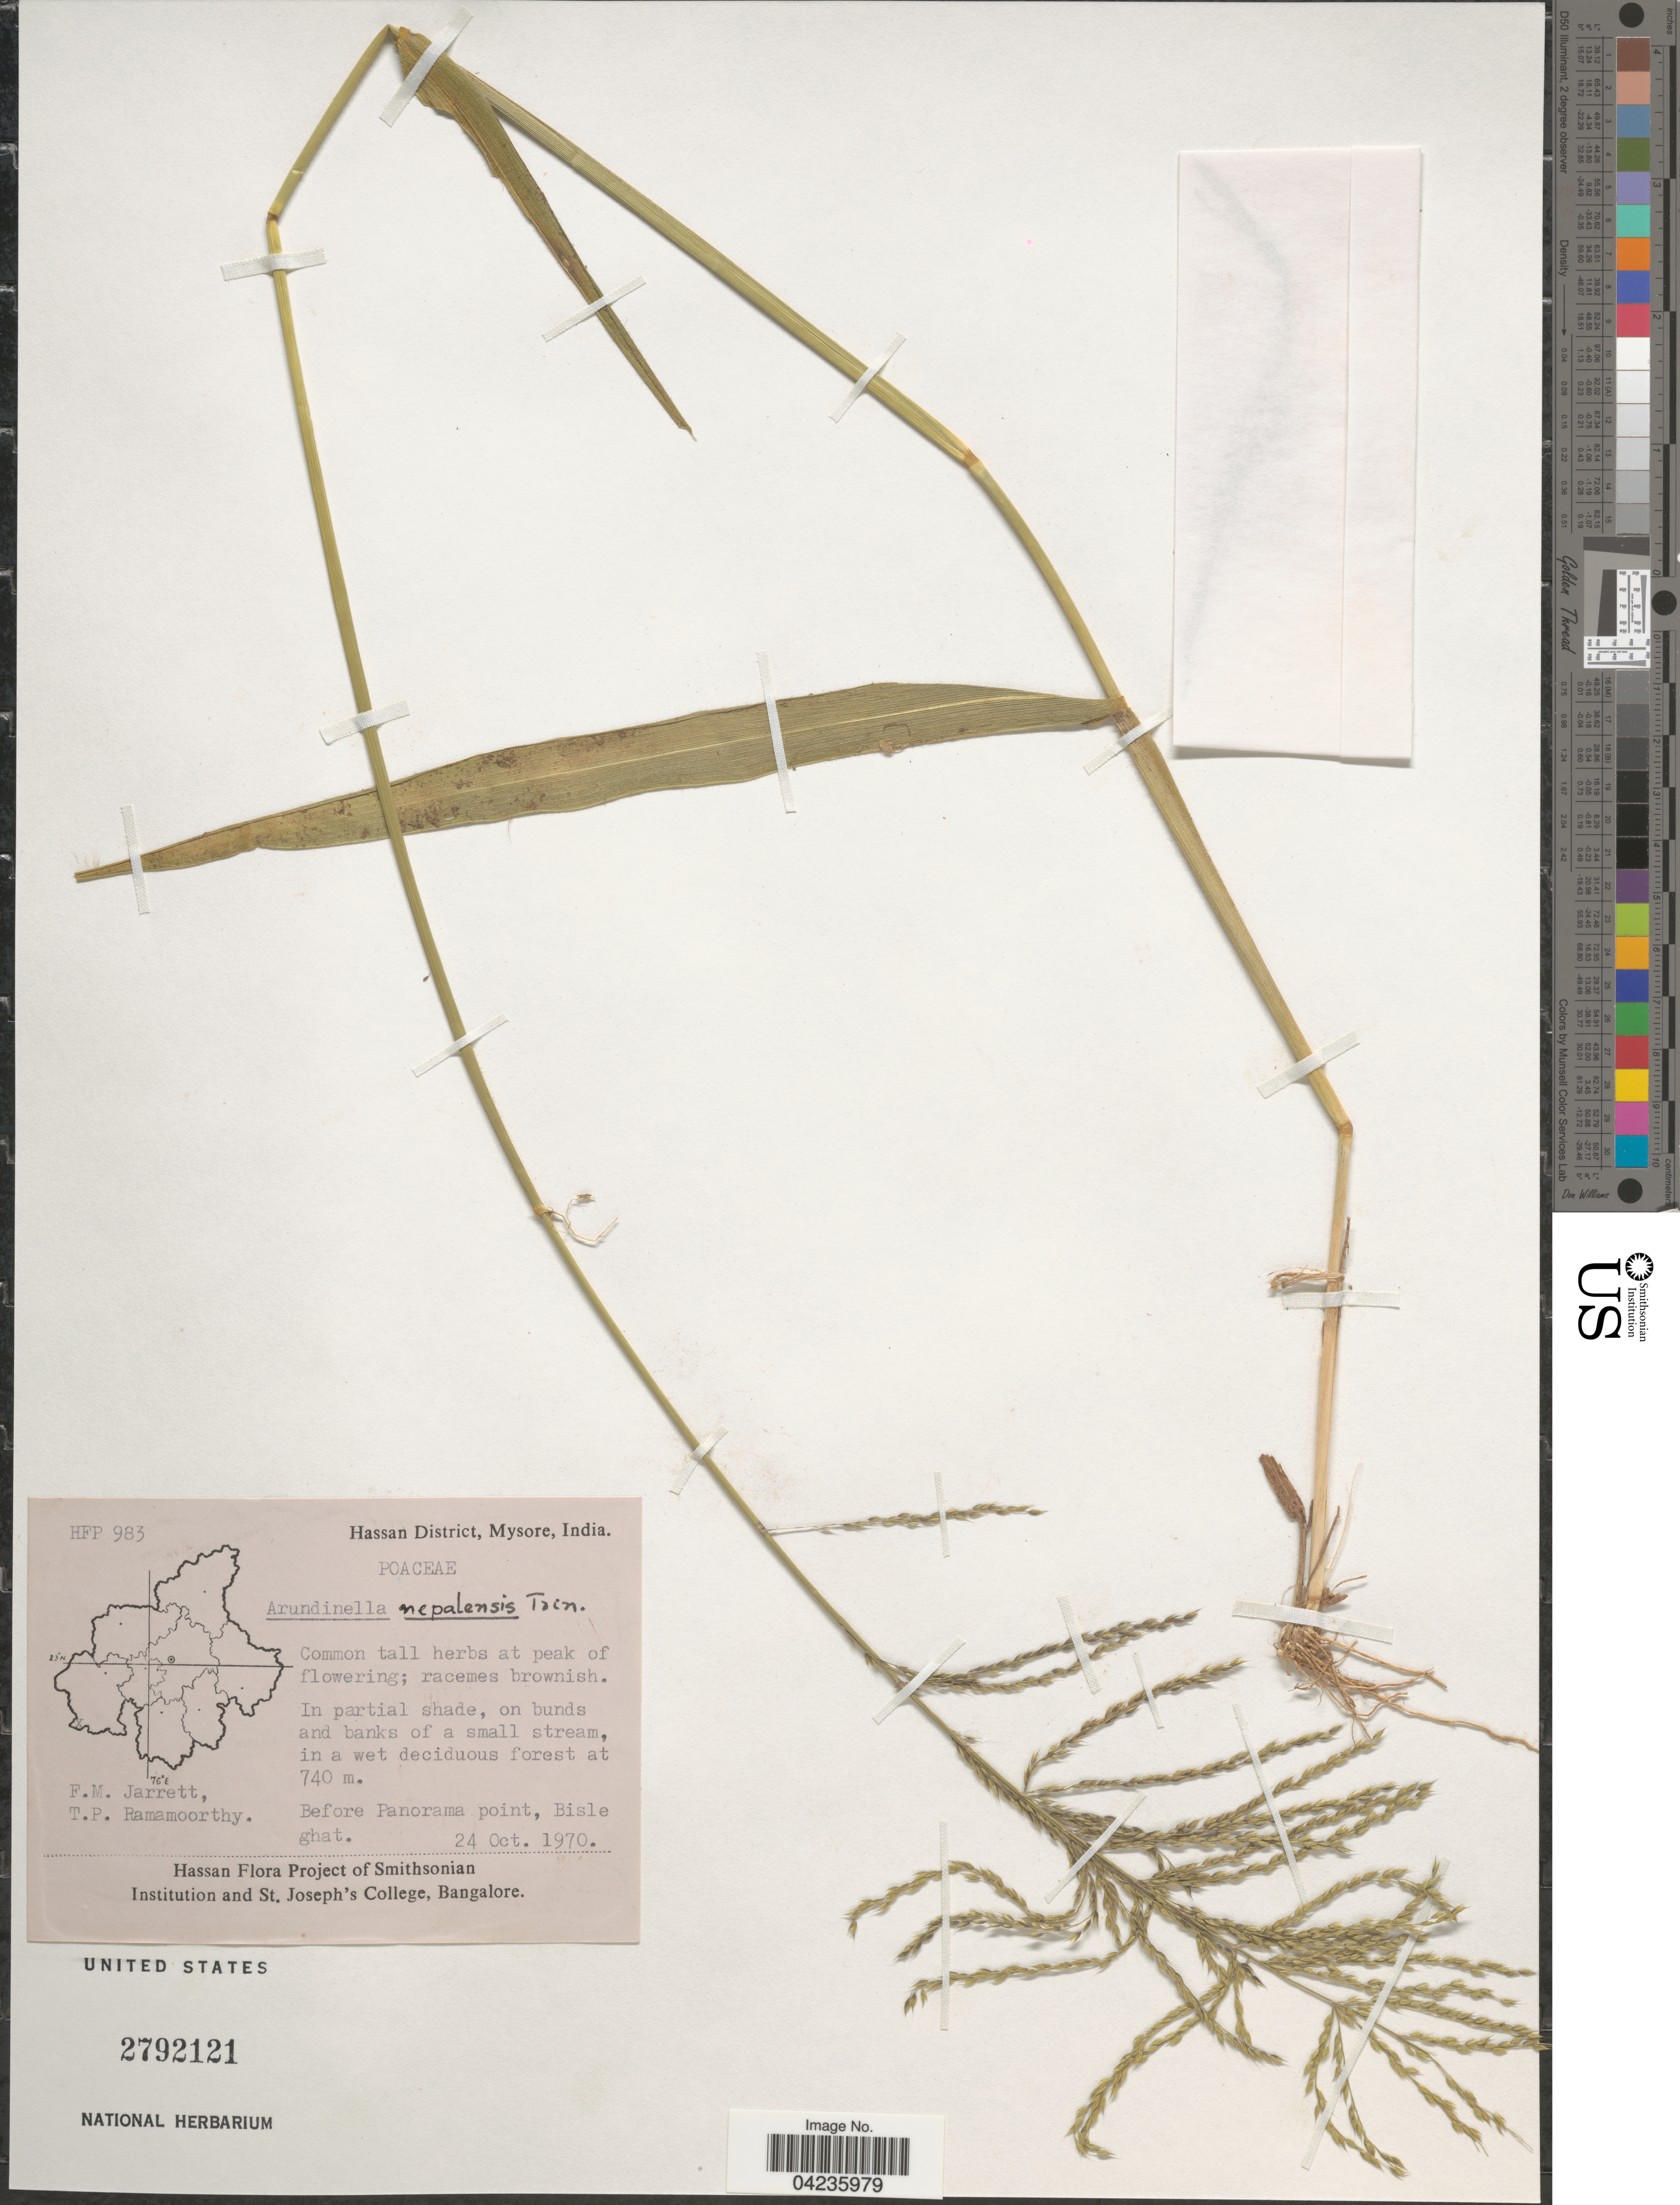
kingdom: Plantae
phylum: Tracheophyta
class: Liliopsida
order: Poales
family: Poaceae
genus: Arundinella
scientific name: Arundinella nepalensis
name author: Trin.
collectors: F. M. Jarrett & T. P. Ramamoorthy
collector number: HFP983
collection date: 1970-10-24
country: India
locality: Hassan District, Mysore. Before Panorama point, Bisle ghat.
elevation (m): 740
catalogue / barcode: US 2792121